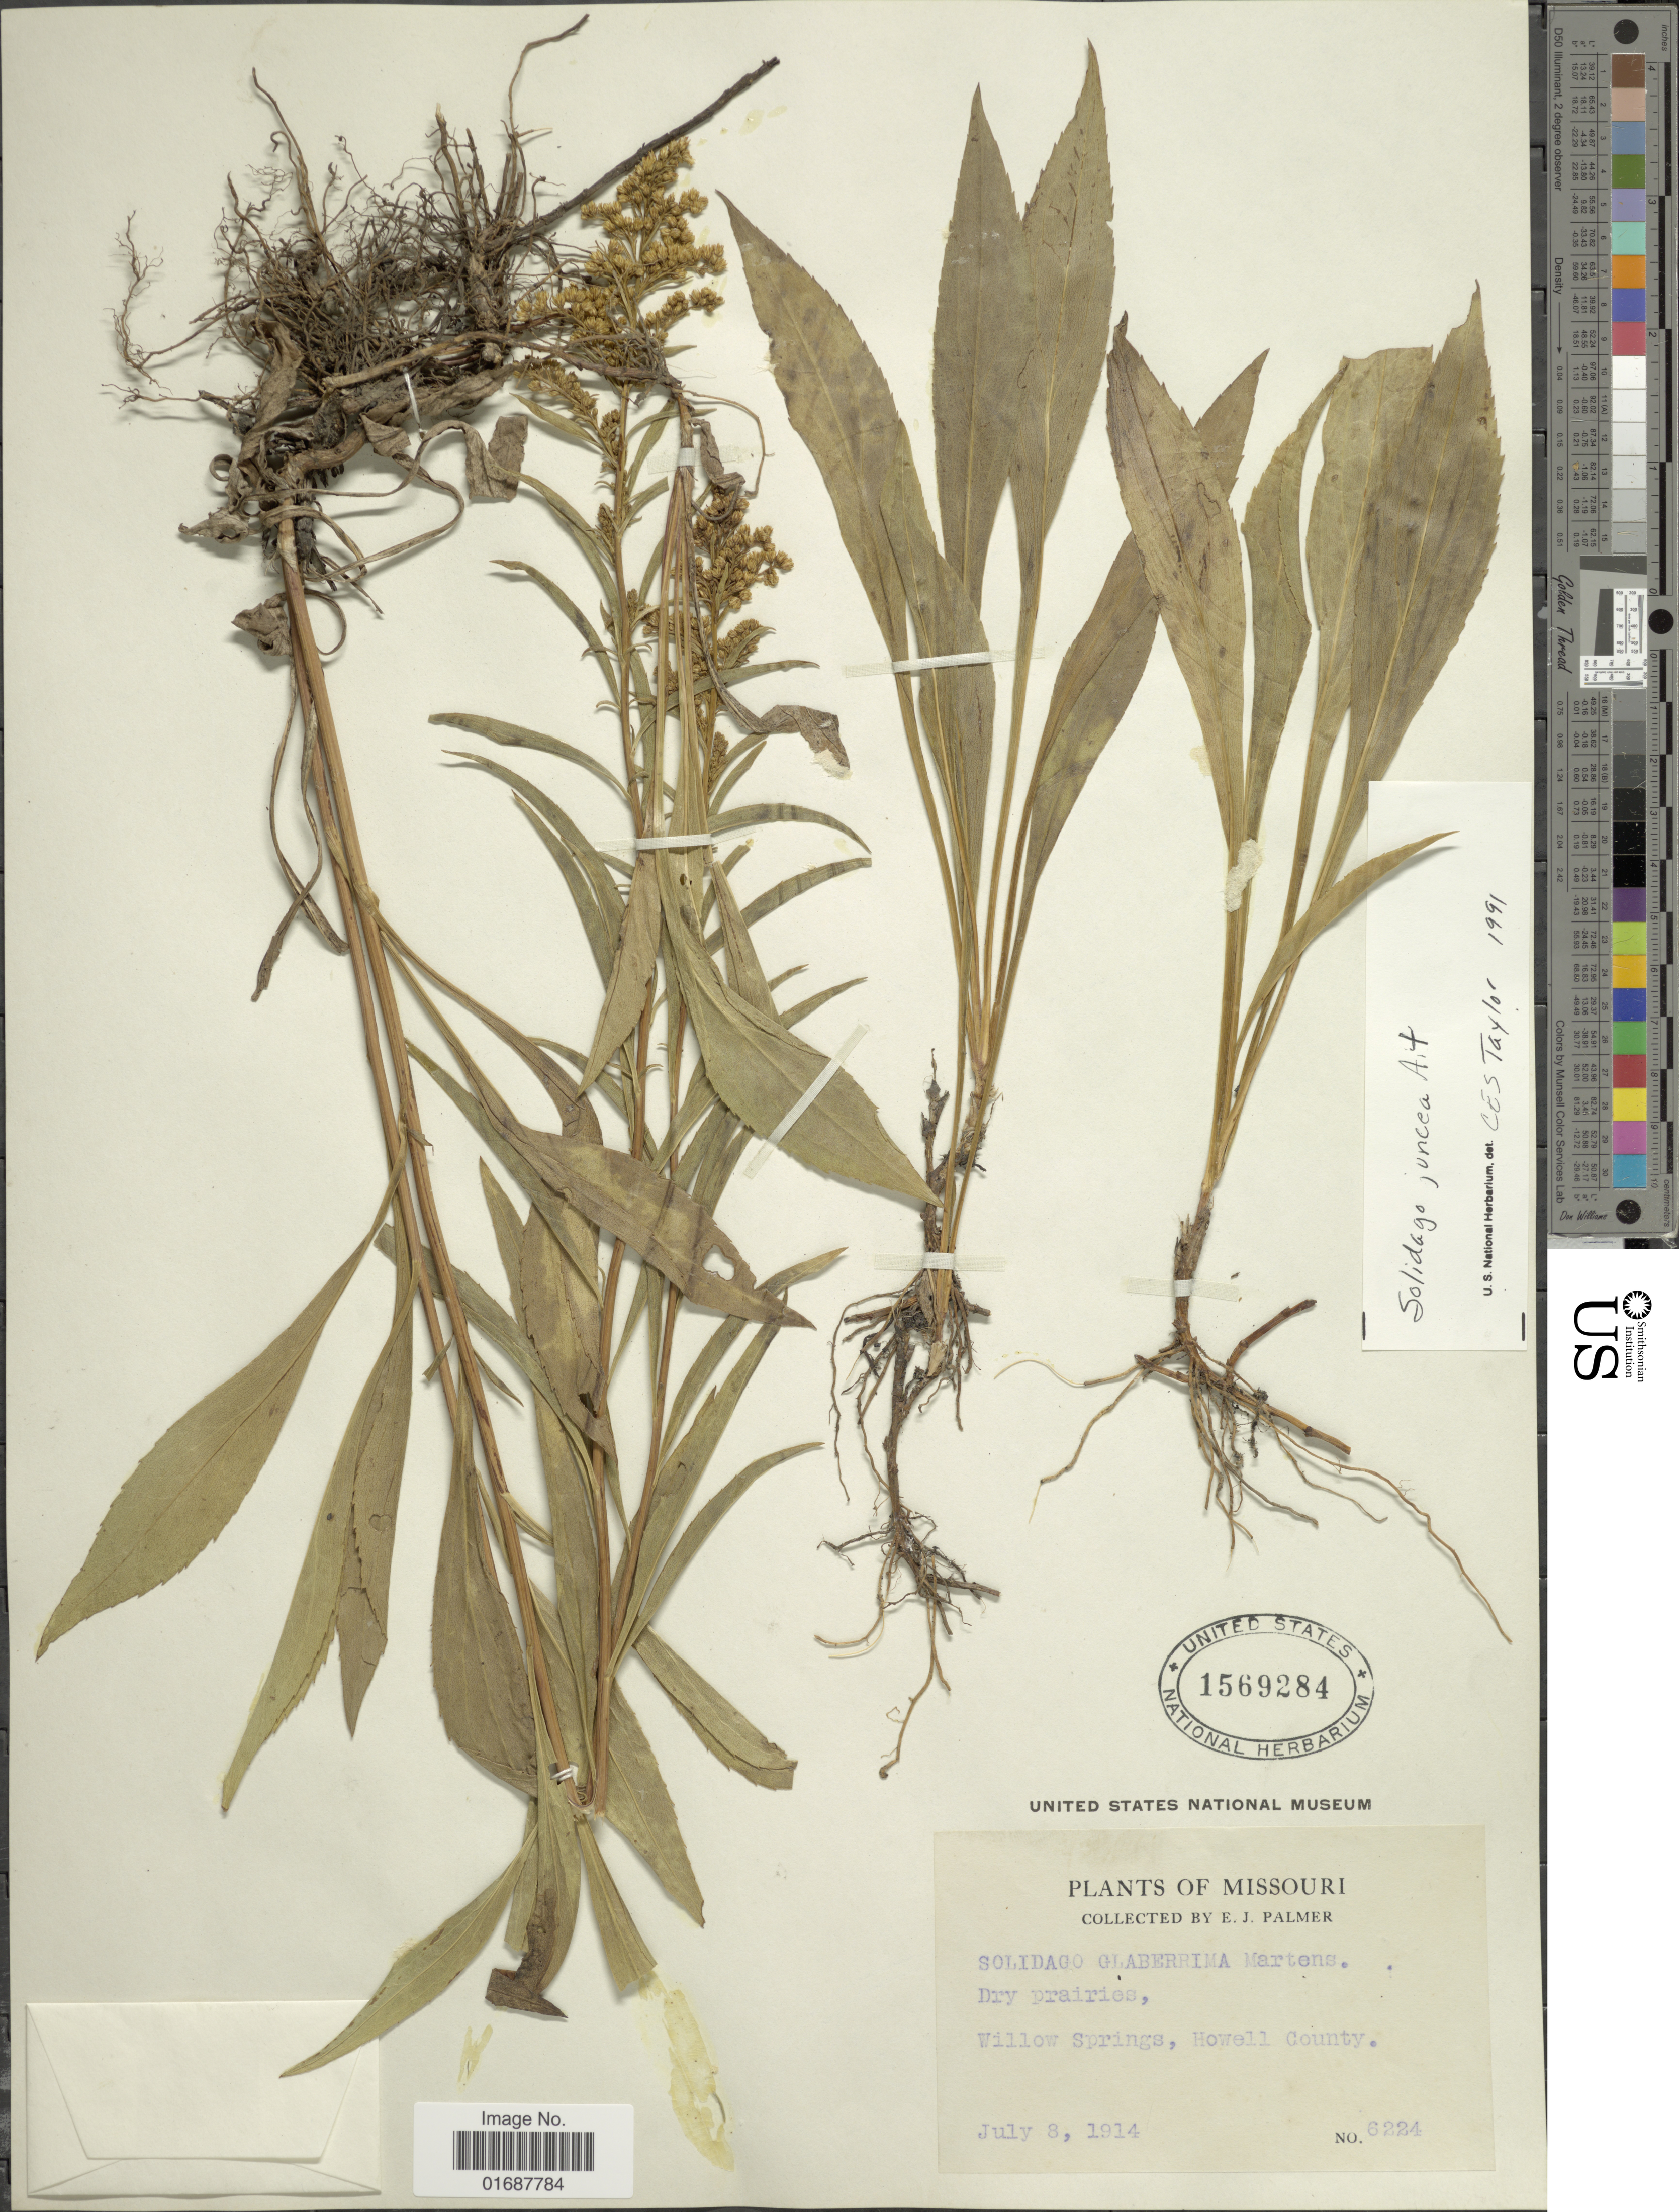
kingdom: Plantae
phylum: Tracheophyta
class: Magnoliopsida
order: Asterales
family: Asteraceae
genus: Solidago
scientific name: Solidago juncea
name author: Aiton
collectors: E. J. Palmer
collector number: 6224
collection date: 1914-07-08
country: United States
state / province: Missouri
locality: Willow Springs, Howell County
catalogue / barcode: US 1569284